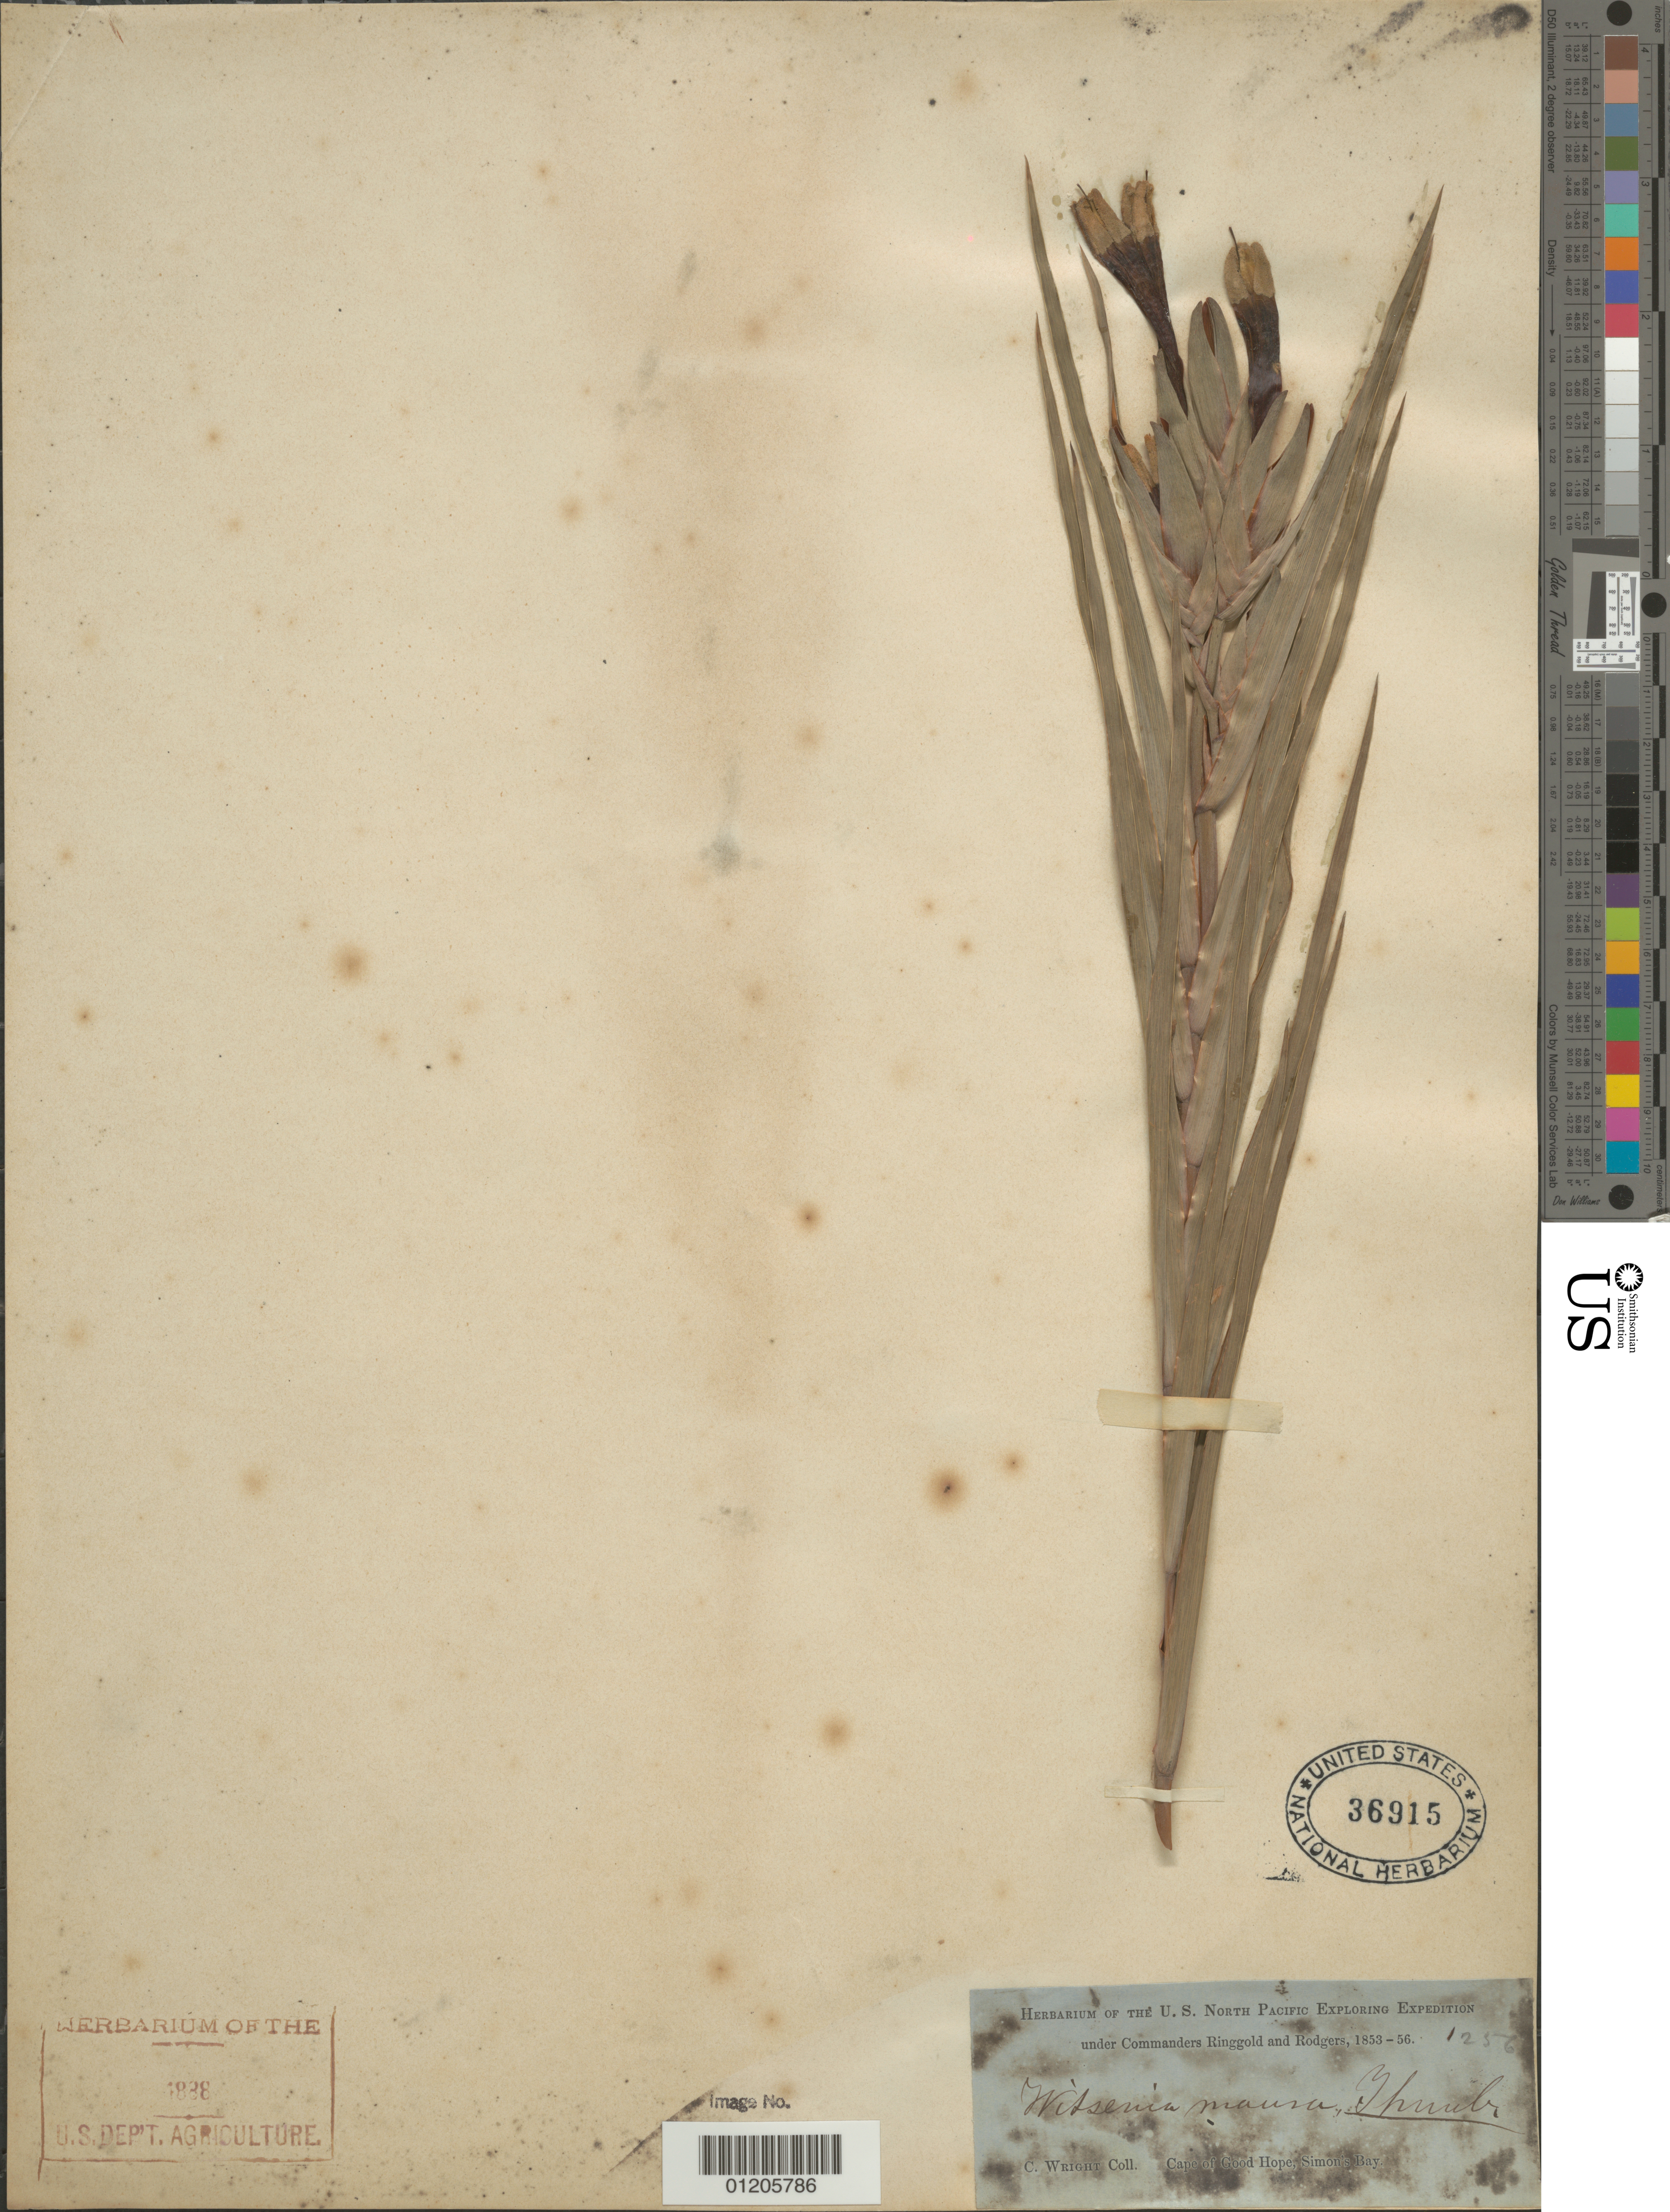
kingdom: Plantae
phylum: Tracheophyta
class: Liliopsida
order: Asparagales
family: Iridaceae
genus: Witsenia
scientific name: Witsenia maura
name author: (L.) Thunb.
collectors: C. Wright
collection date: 1853/1856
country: South Africa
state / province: Western Cape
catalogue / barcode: US 36915